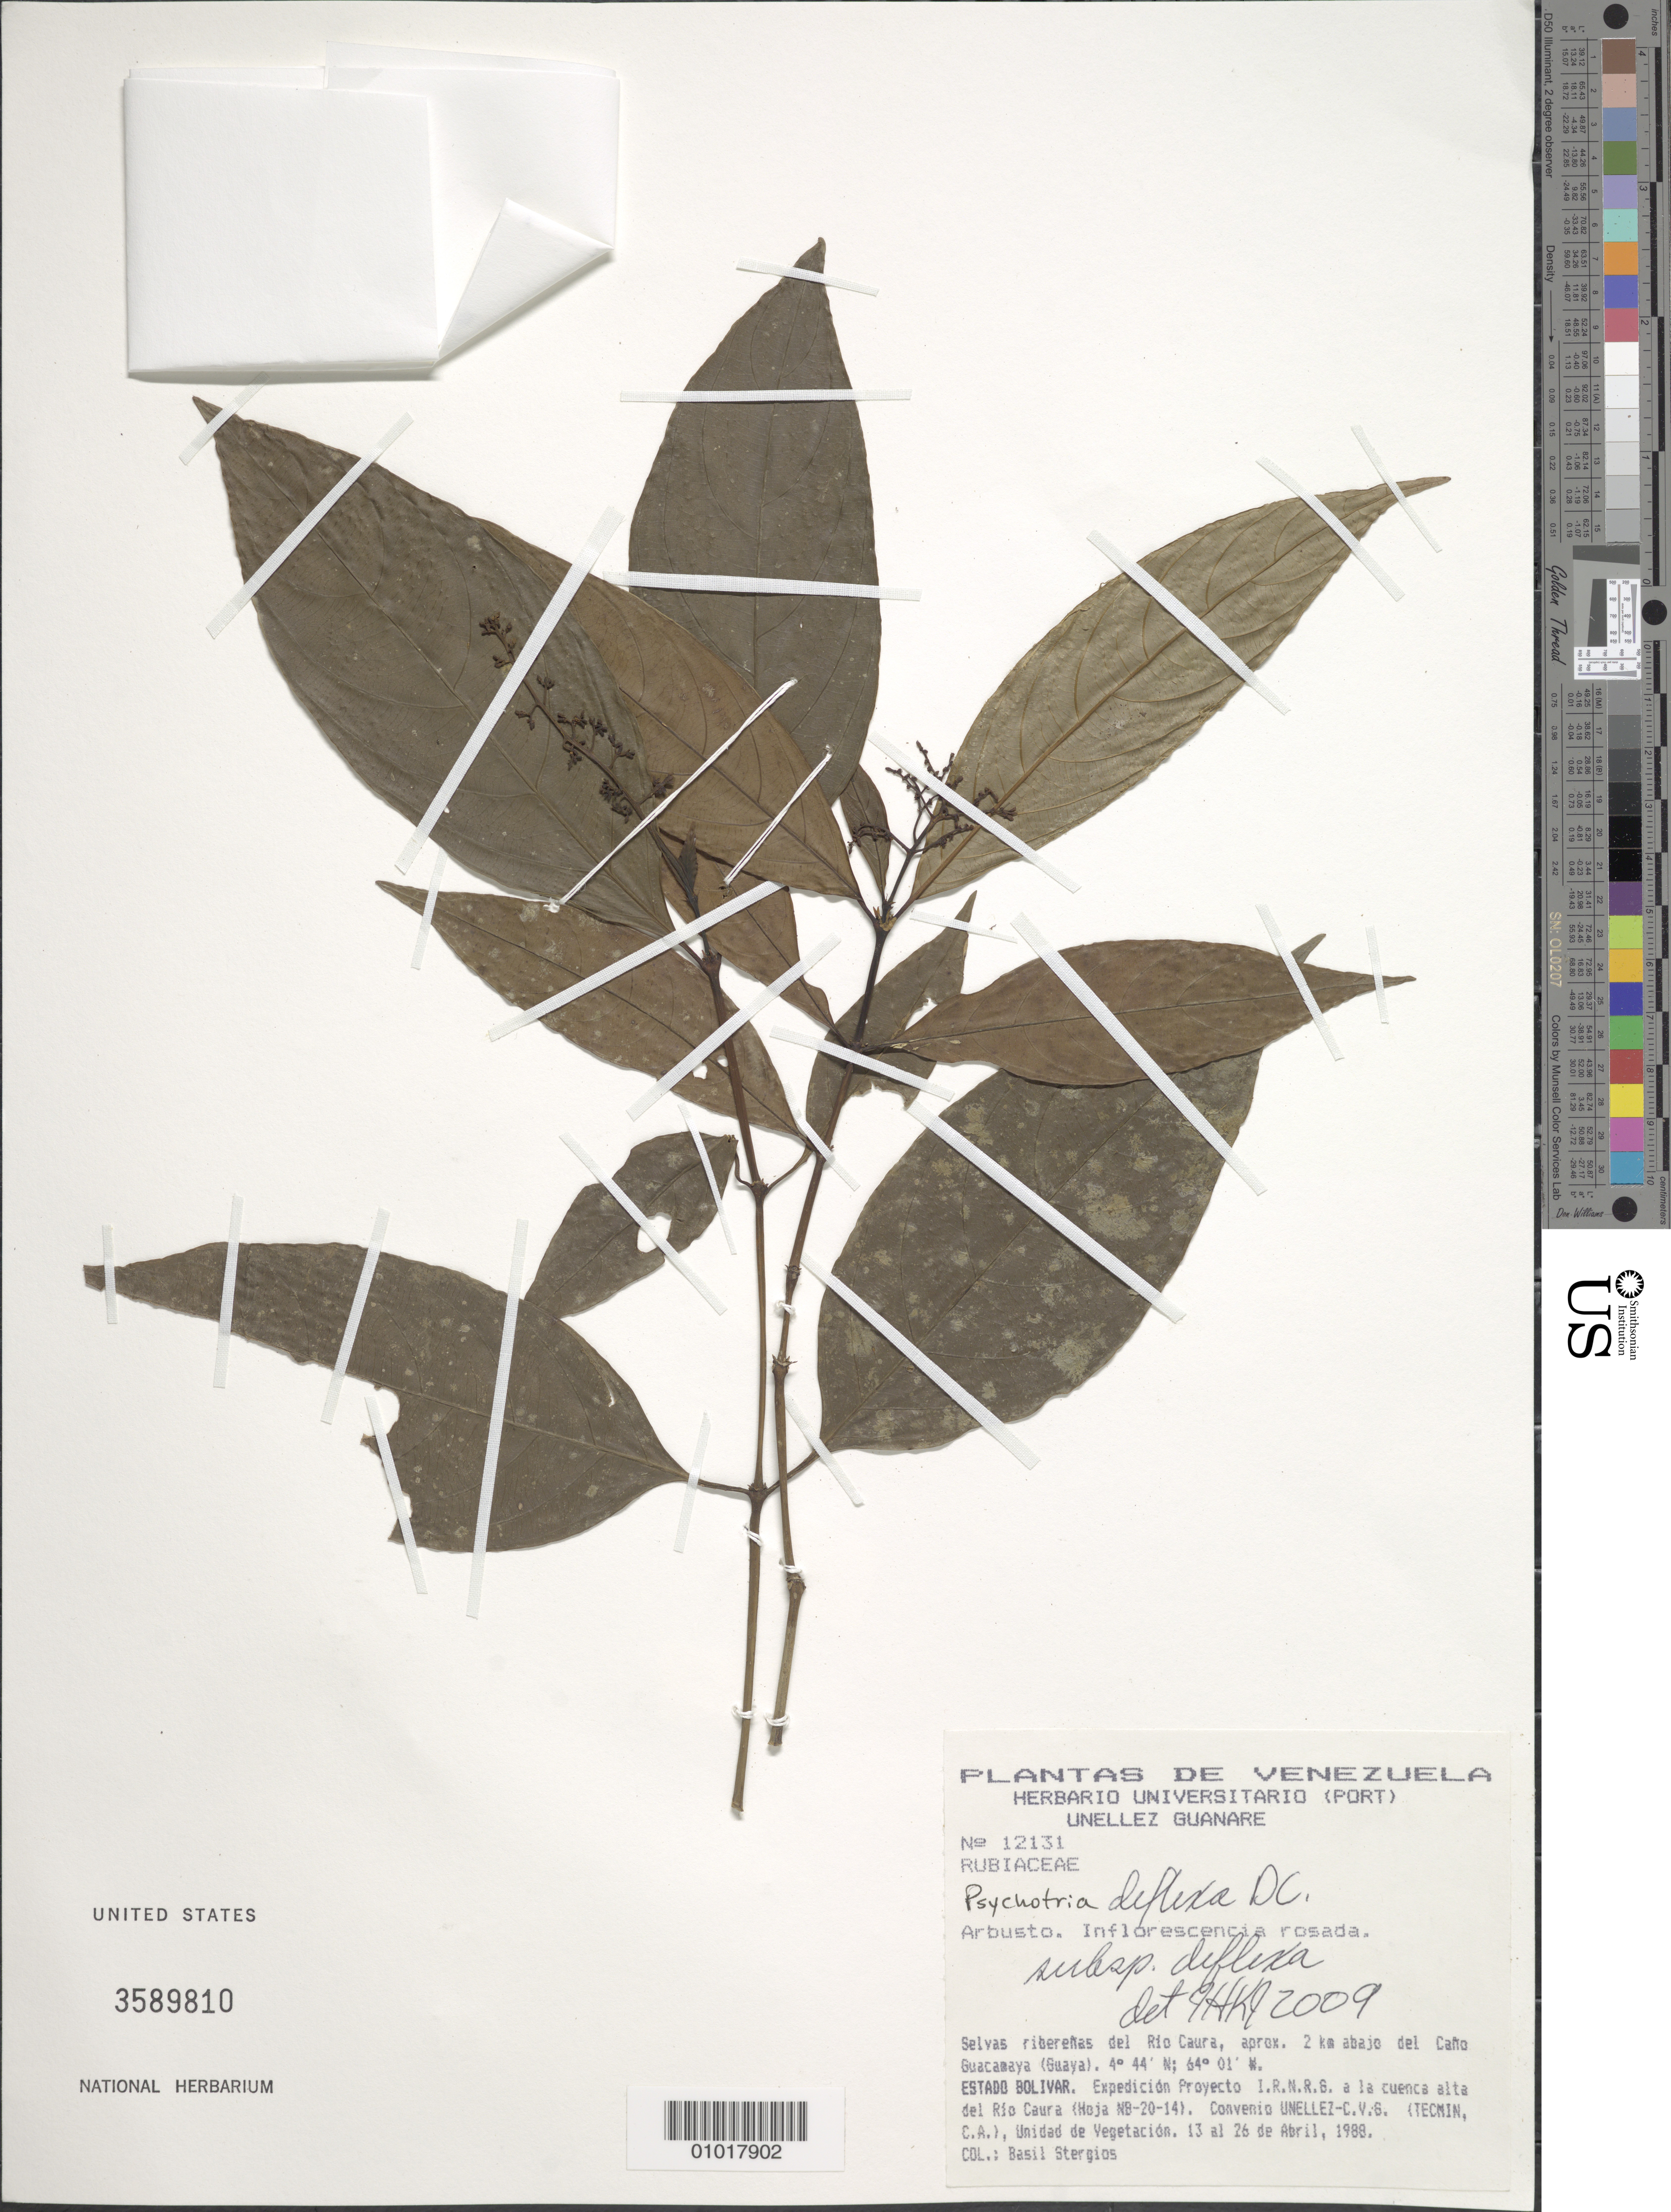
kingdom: Plantae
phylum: Tracheophyta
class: Magnoliopsida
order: Gentianales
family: Rubiaceae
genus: Psychotria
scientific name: Psychotria deflexa subsp. deflexa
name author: DC.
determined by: Kirkbride, J. H.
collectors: B. G. Stergios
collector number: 12131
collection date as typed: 13-Apr-88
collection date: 1988-04-13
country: Venezuela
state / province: Bolívar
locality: Rio Caura, aprox. 2 km abajo del Cano Guacamaya (Guaya)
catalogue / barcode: US 3589810